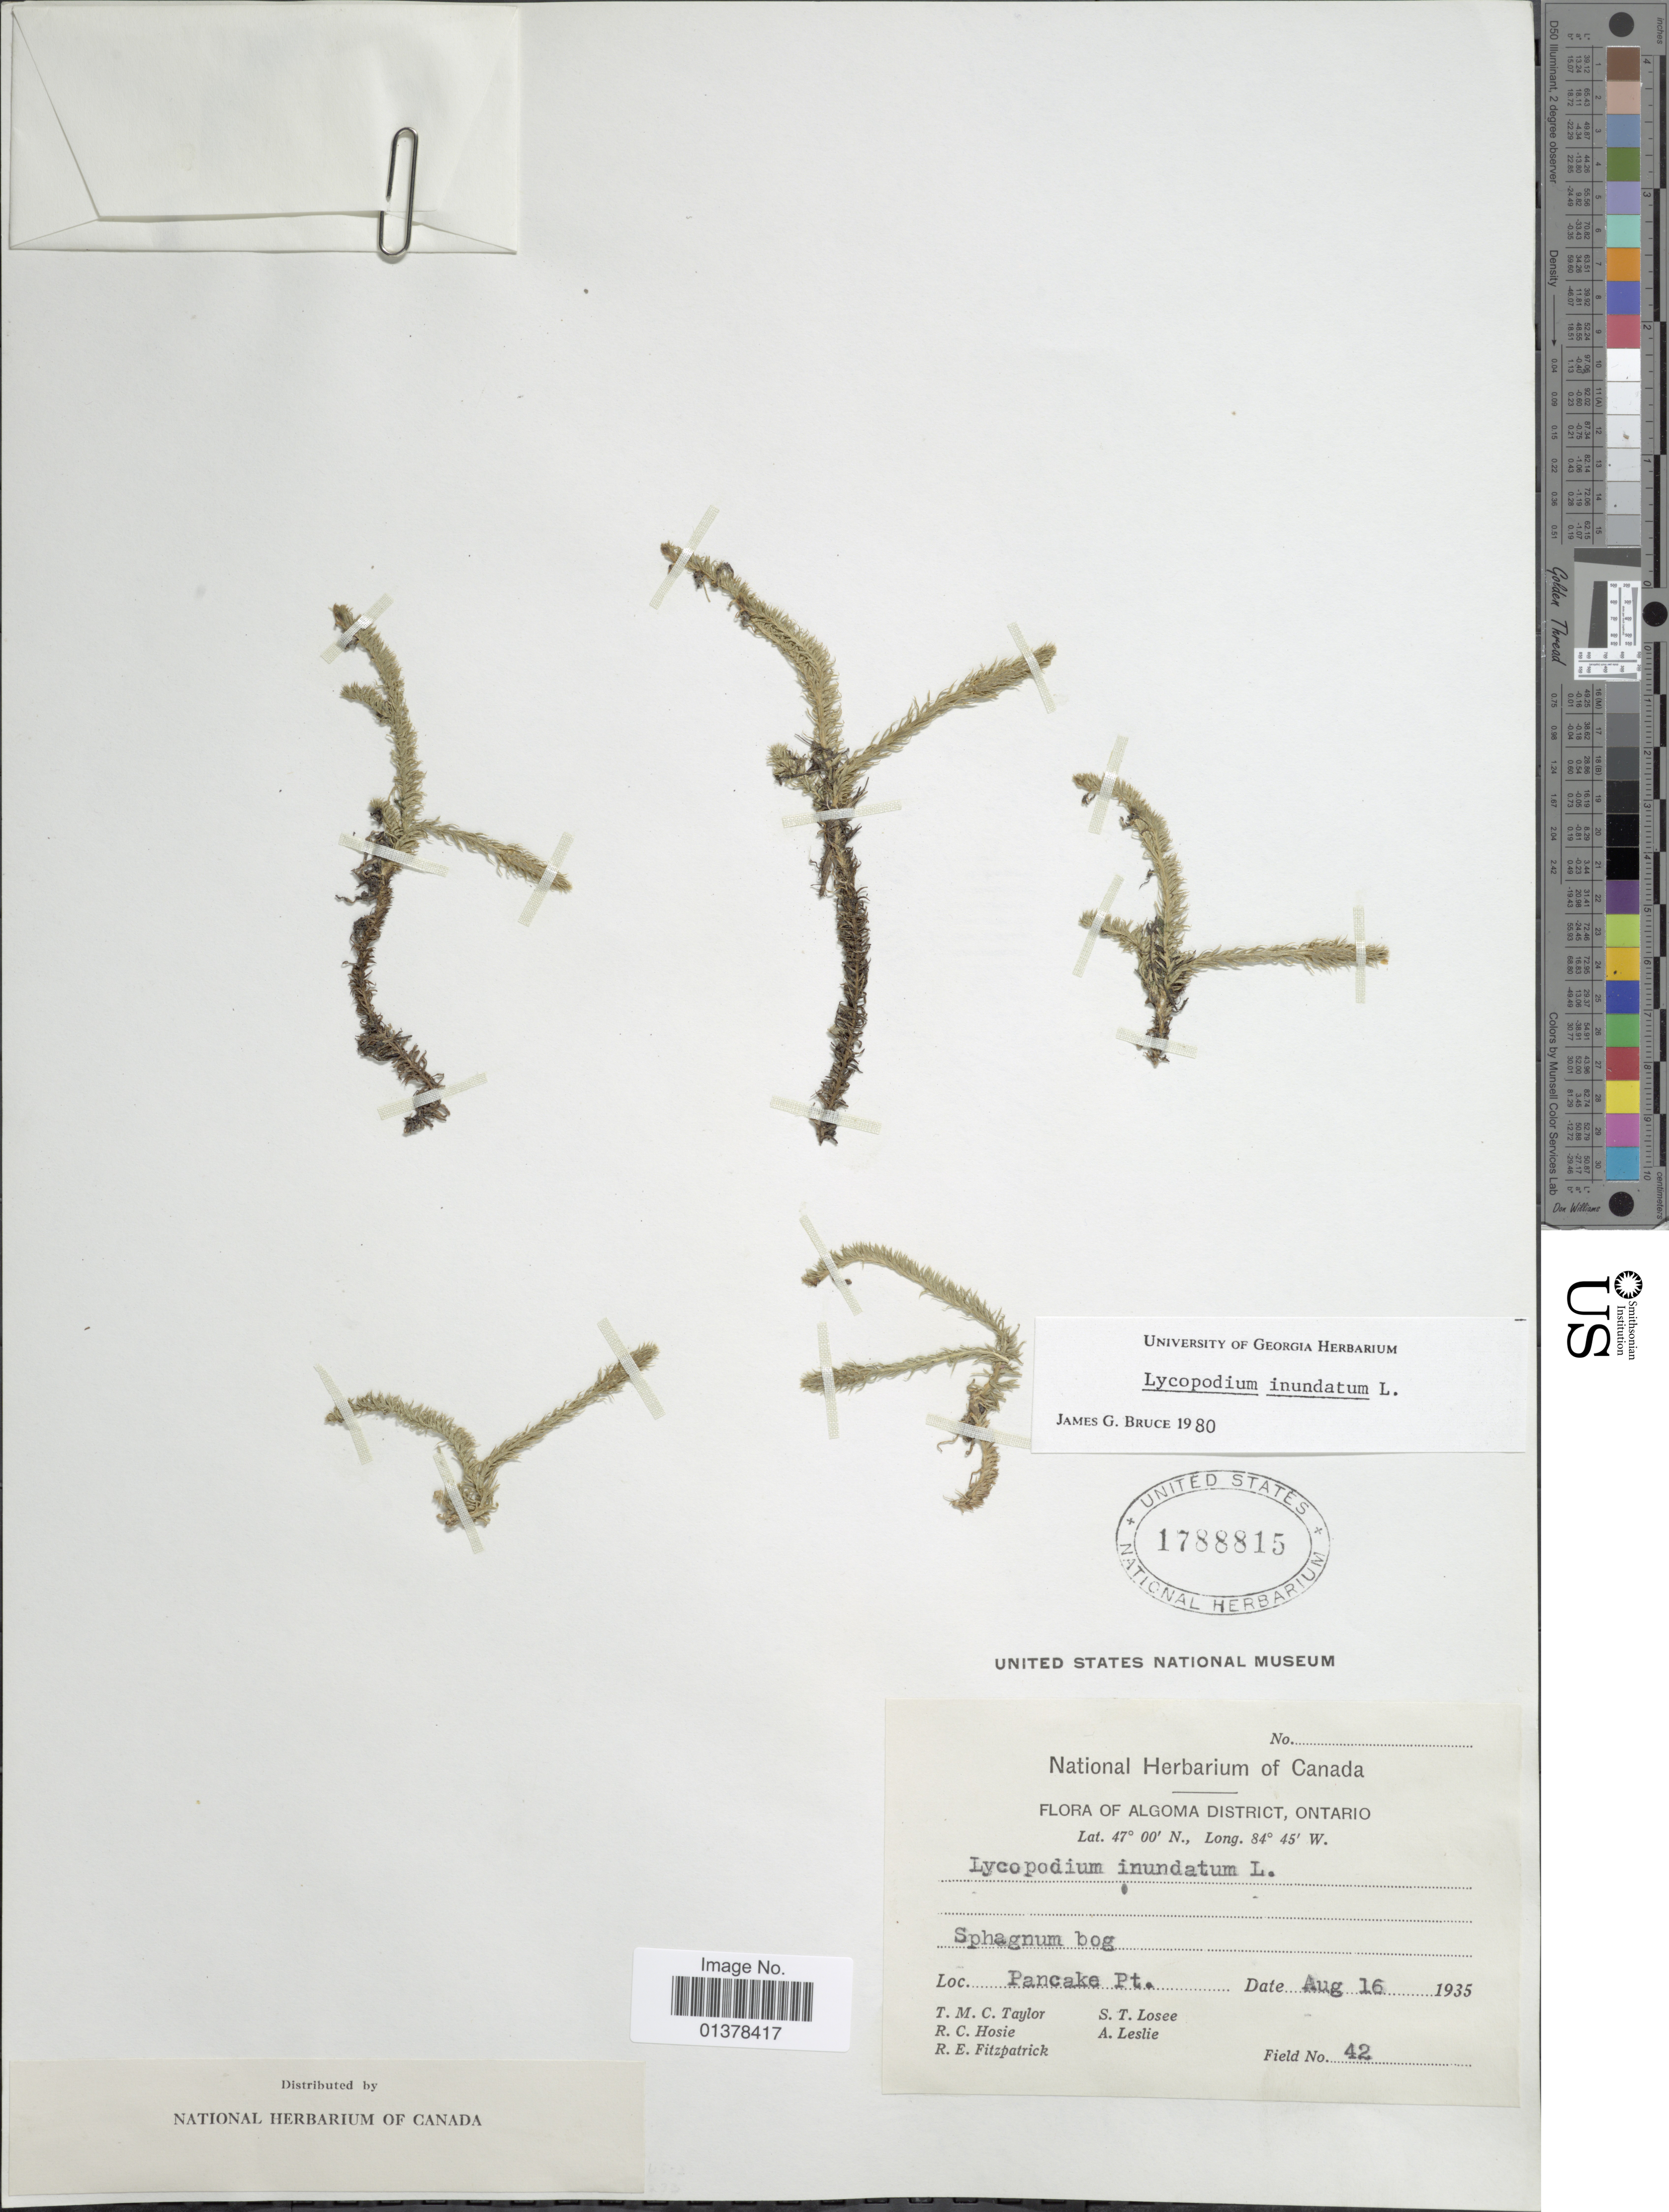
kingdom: Plantae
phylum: Tracheophyta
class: Lycopodiopsida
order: Lycopodiales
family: Lycopodiaceae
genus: Lycopodiella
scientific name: Lycopodiella inundata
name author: (L.) Holub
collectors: T. M. C. Taylor, R. Hosie, R. Fitzpatrick, S. Losee & A. Leslie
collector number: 42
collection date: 1935-08-16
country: Canada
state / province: Ontario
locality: Algoma district, Pancake Pt.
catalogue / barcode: US 1788815